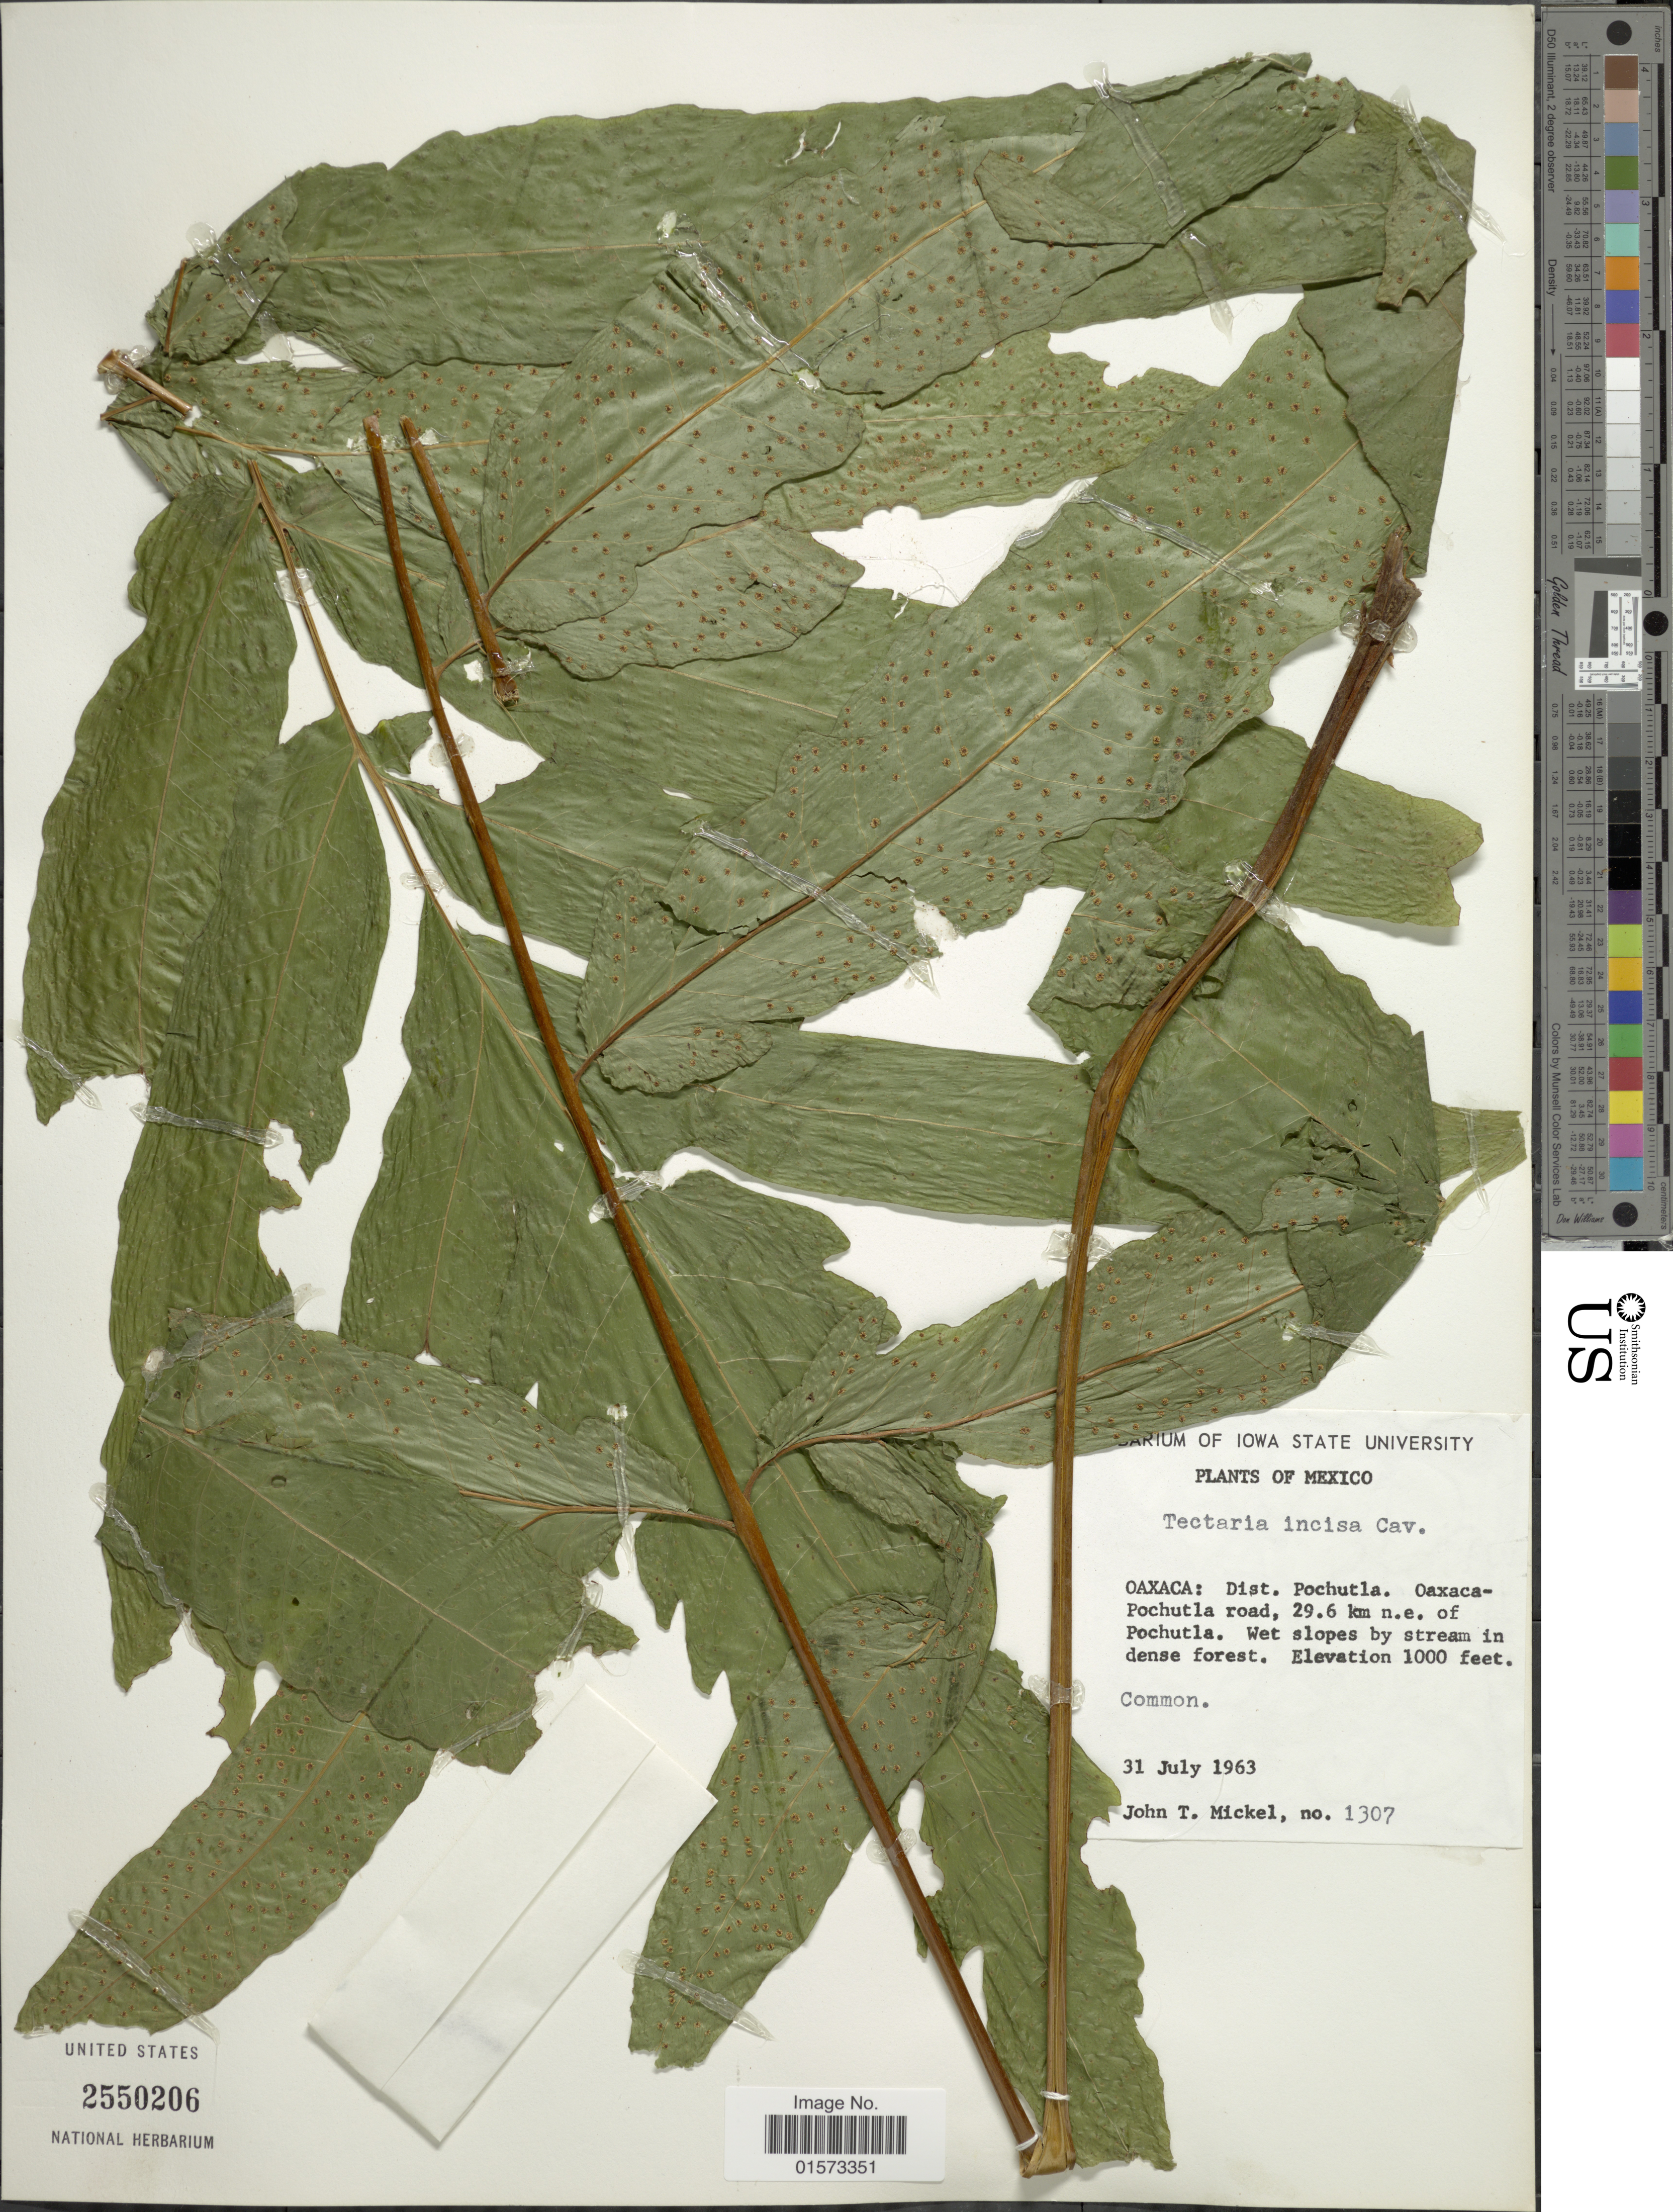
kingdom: Plantae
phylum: Tracheophyta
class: Polypodiopsida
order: Polypodiales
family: Tectariaceae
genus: Tectaria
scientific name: Tectaria incisa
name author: Cav.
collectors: J. T. Mickel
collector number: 1307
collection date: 1963-07-31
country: Mexico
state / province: Oaxaca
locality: Dist. Pochutla. Oaxaca-Pochutla road, 29.6 km n.e. of Pochutla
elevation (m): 305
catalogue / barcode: US 2550206